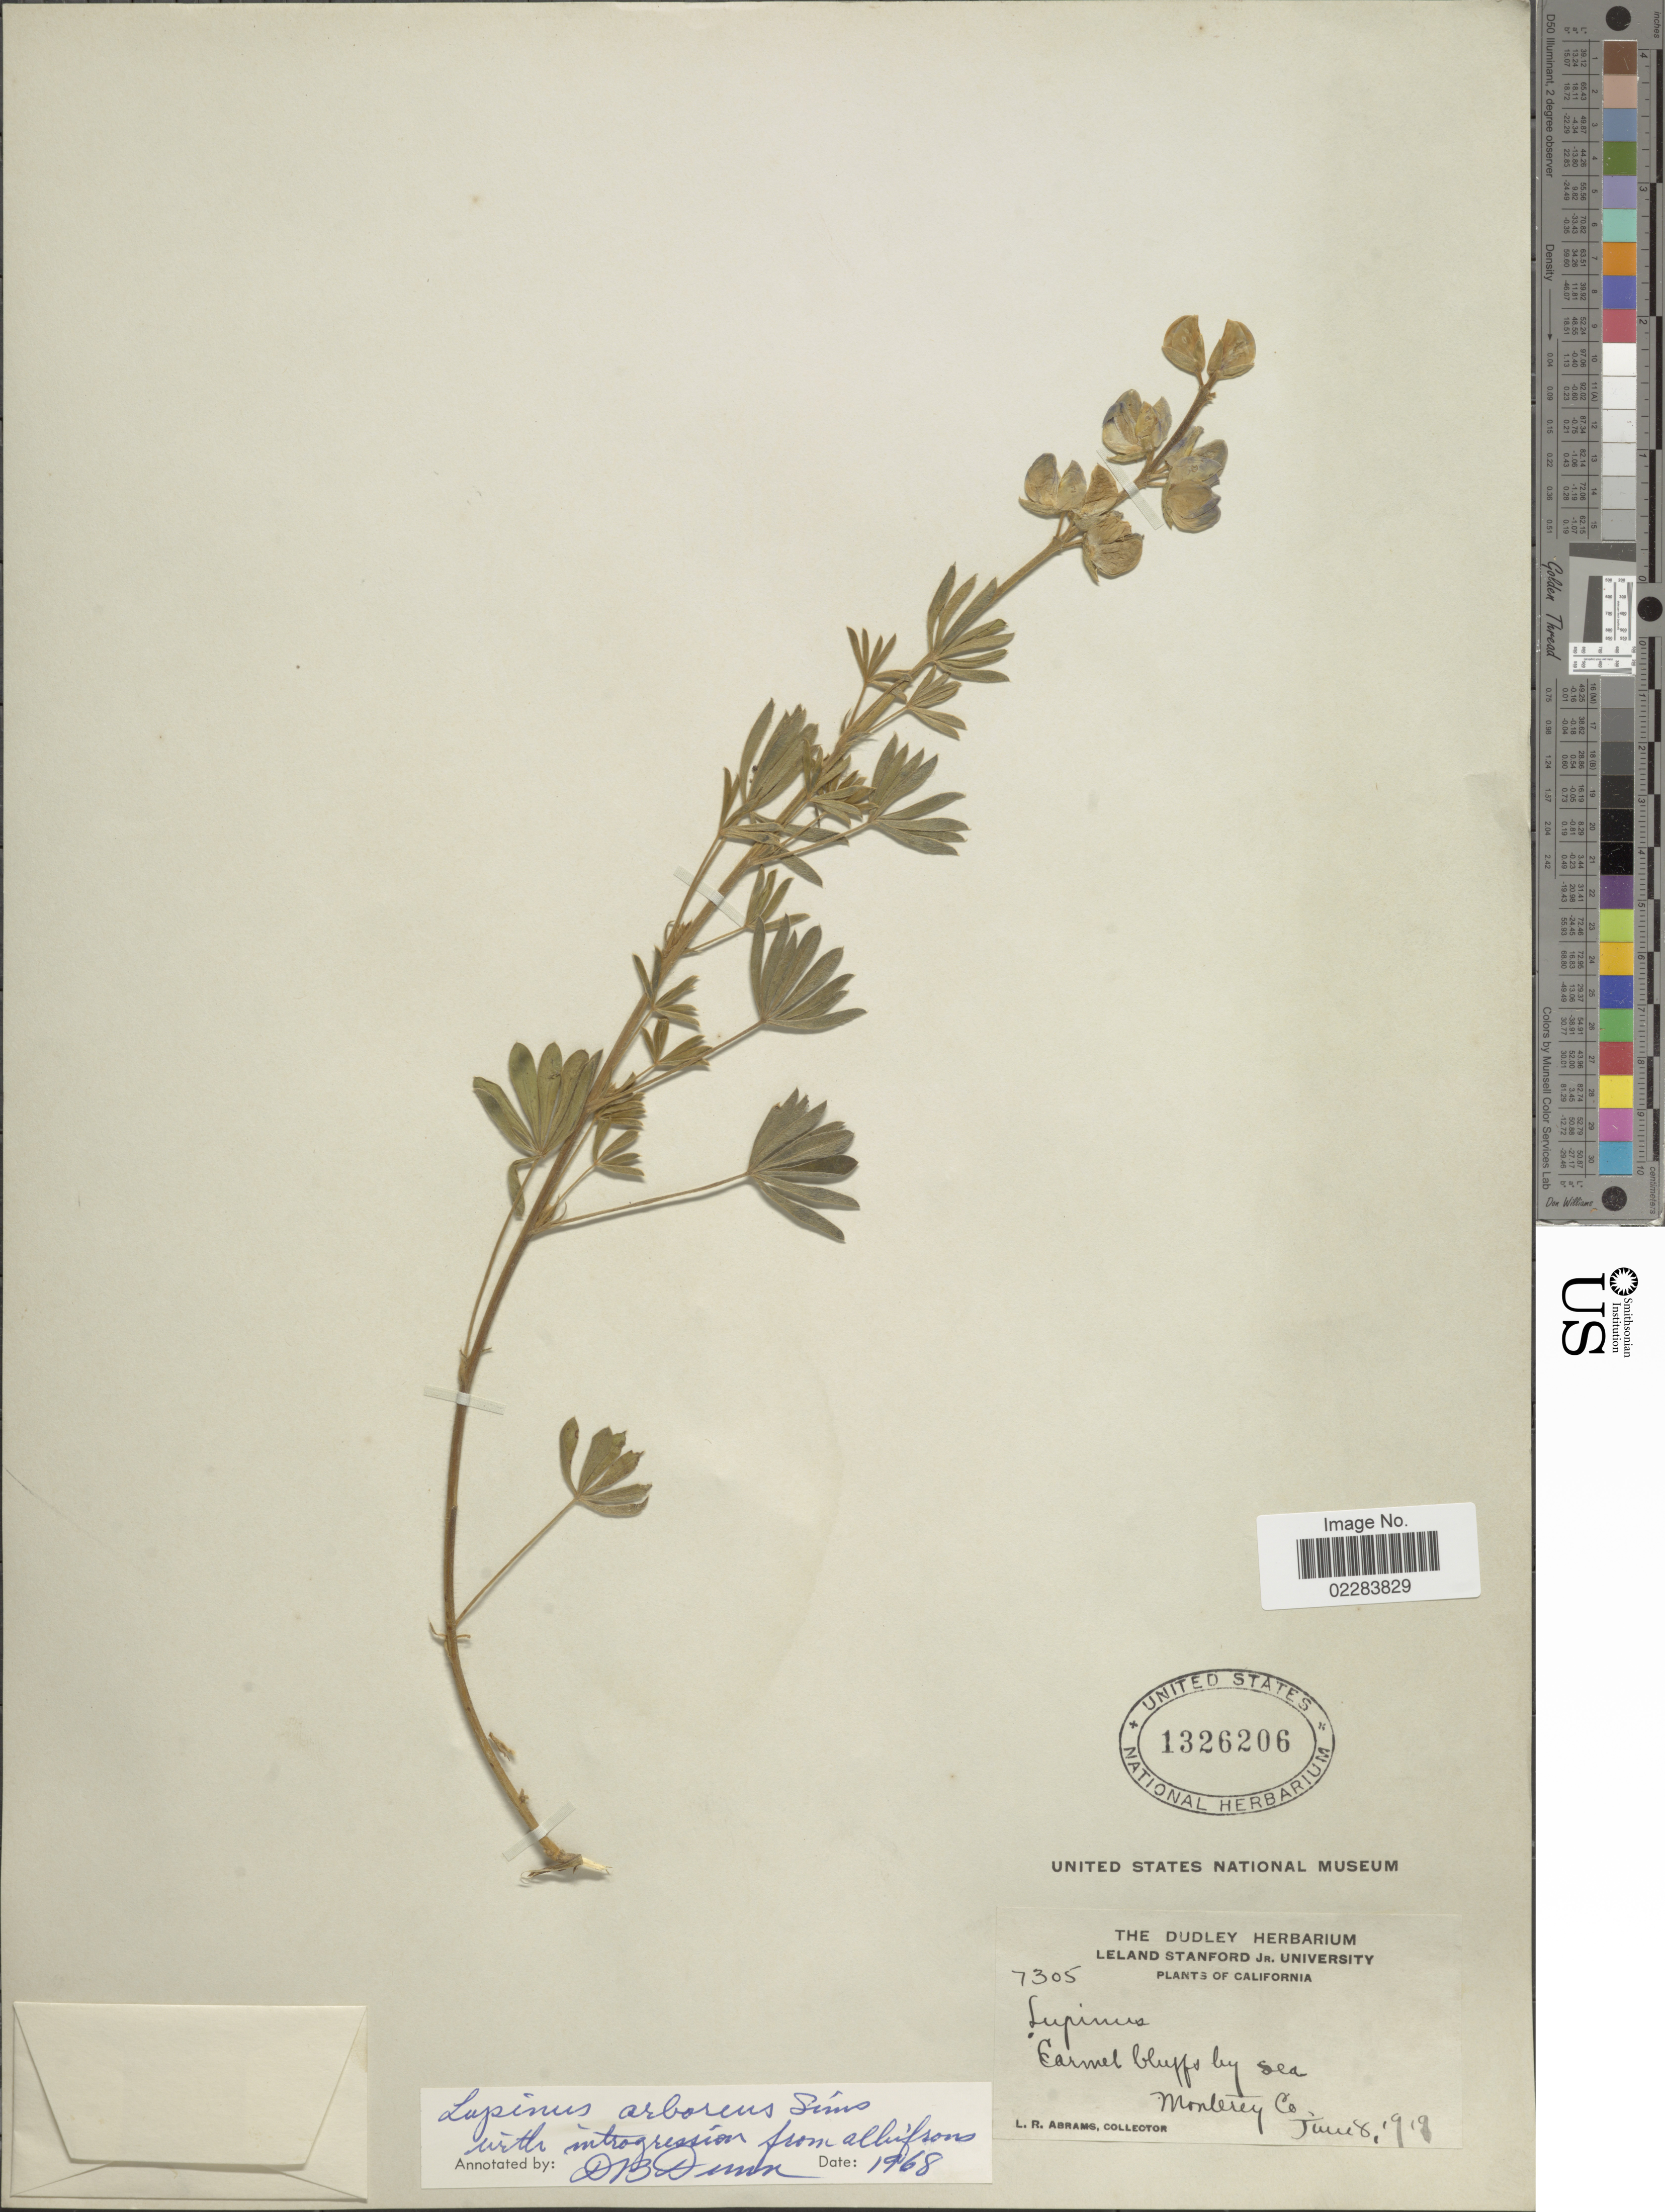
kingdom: Plantae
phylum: Tracheophyta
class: Magnoliopsida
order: Fabales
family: Fabaceae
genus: Lupinus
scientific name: Lupinus arboreus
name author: Sims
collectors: L. Abrams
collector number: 7305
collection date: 1919-06-08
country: United States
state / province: California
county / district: Monterey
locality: Carmel bluffs by sea. Monterey Co.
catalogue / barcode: US 1326206